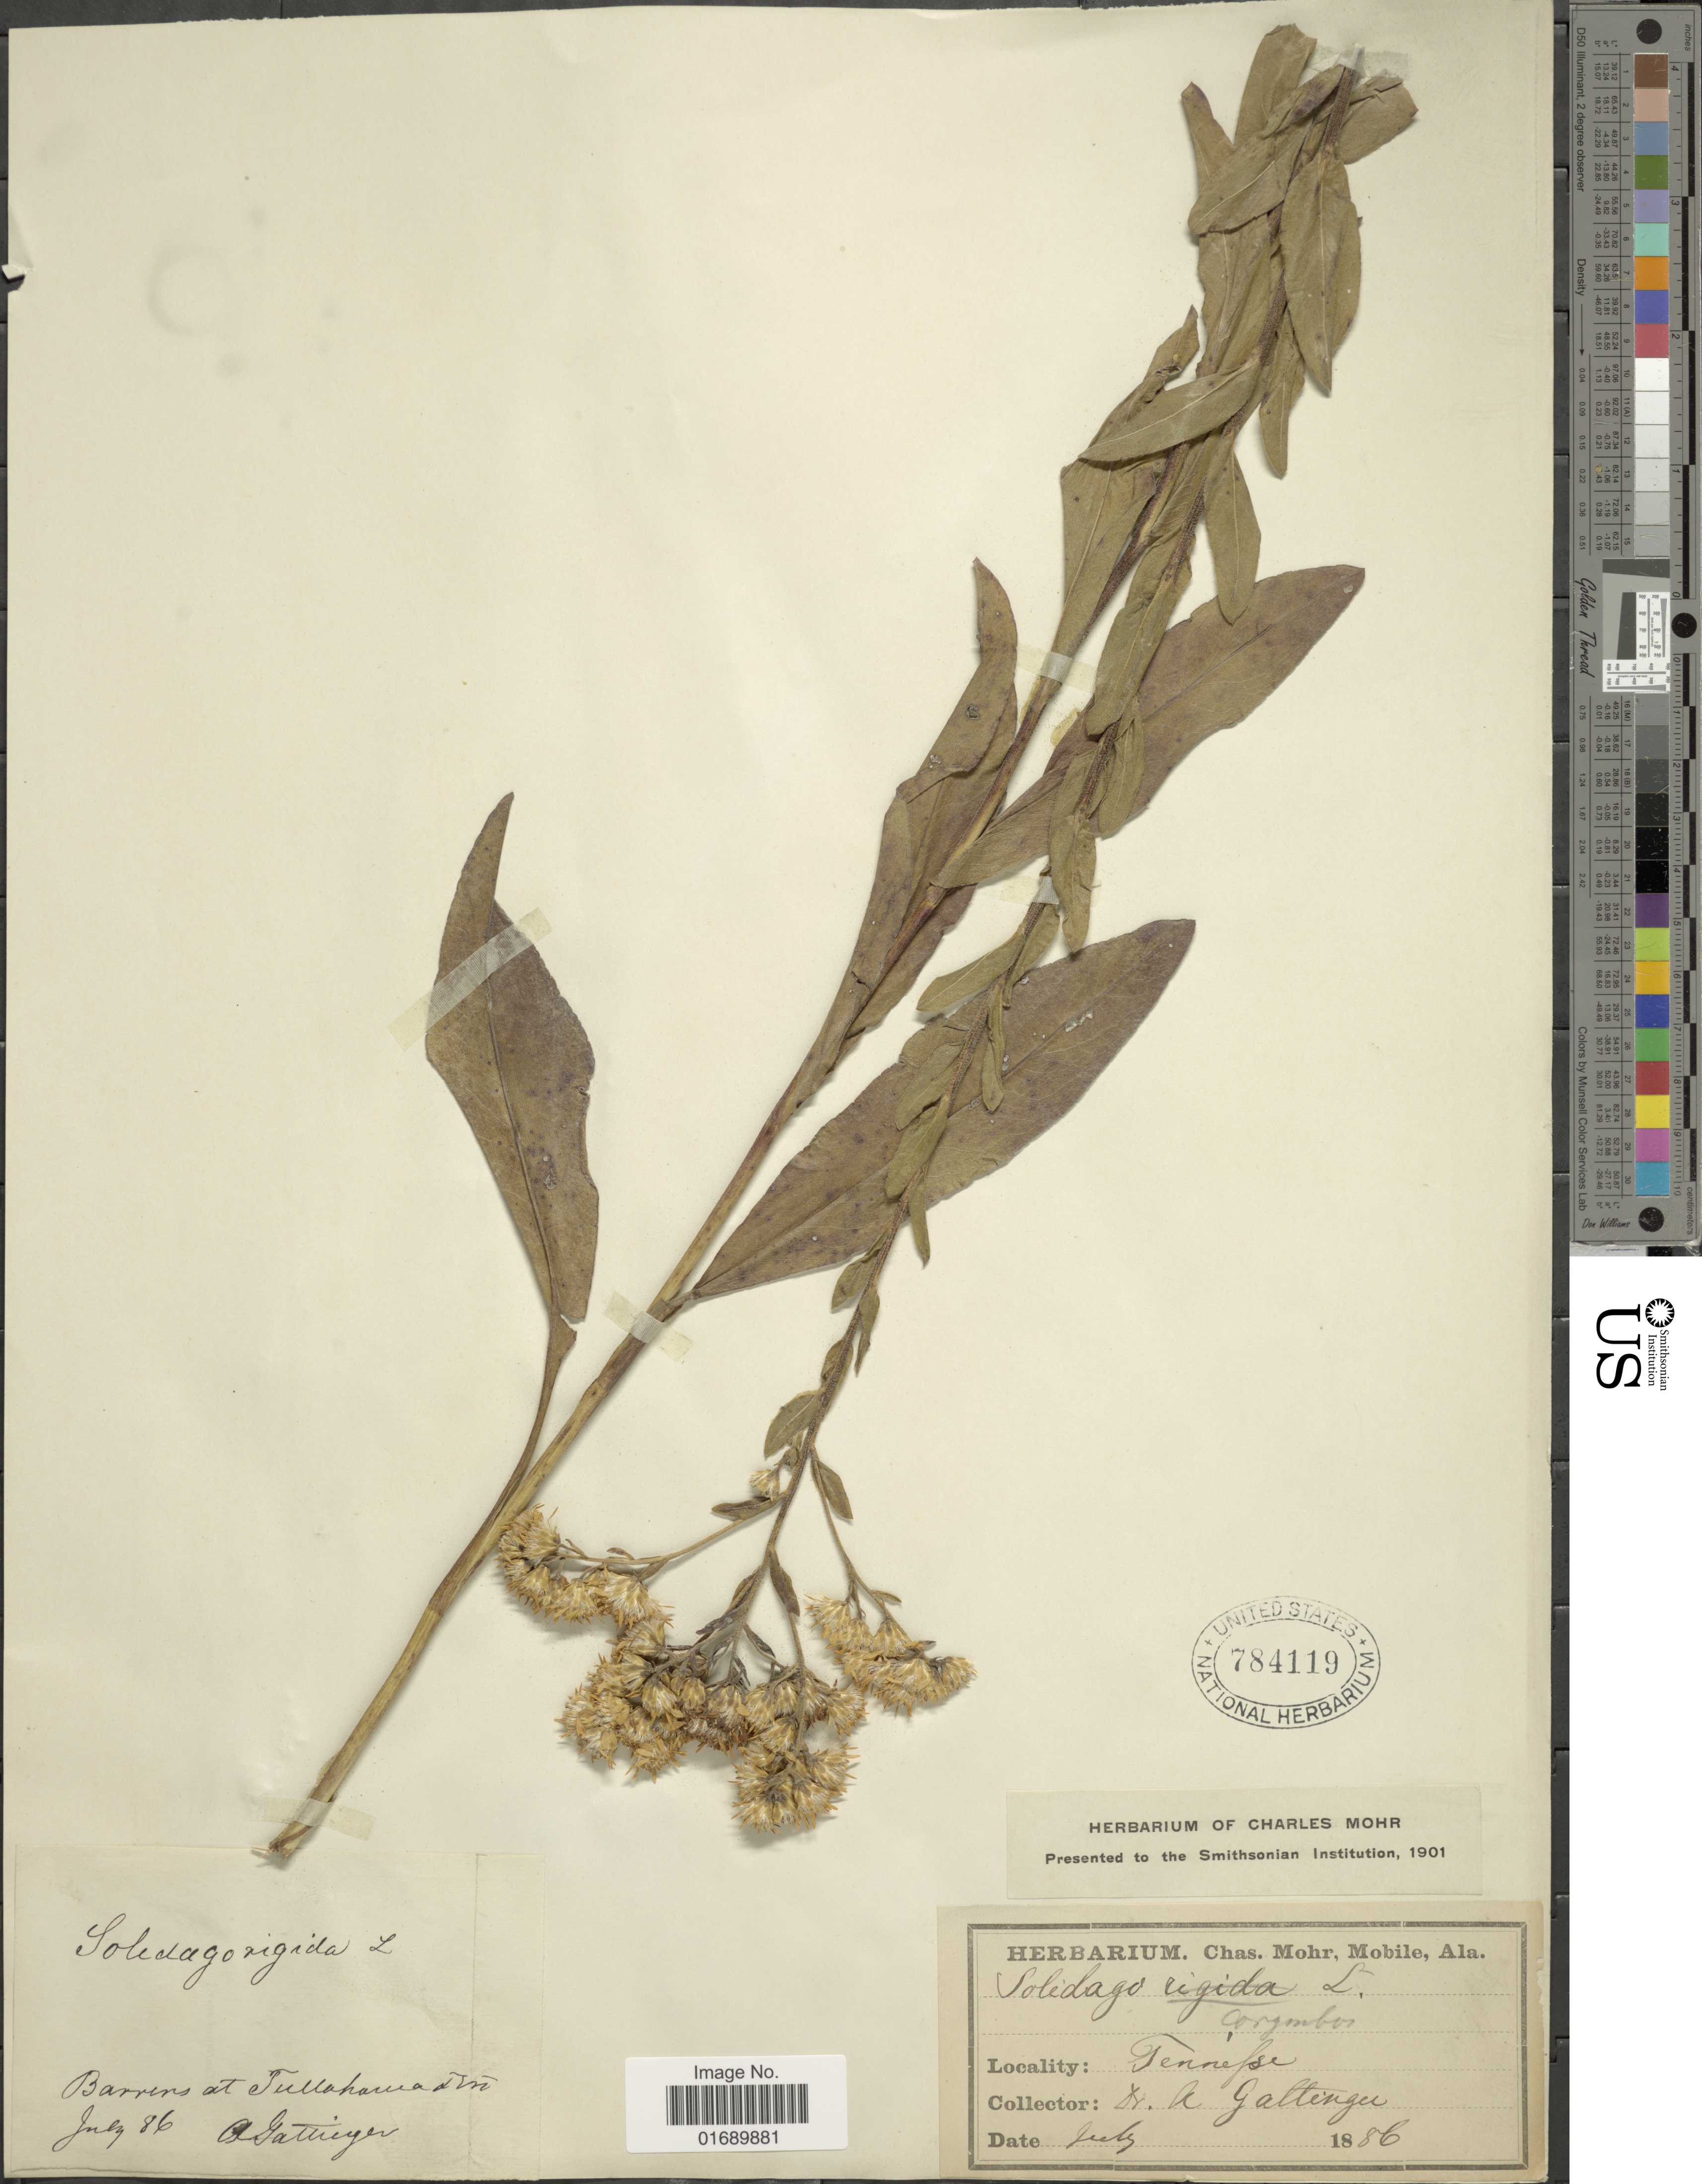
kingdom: Plantae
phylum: Tracheophyta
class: Magnoliopsida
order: Asterales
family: Asteraceae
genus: Solidago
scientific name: Solidago rigida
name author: L.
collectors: A. Gattinger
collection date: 1886-07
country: United States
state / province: Tennessee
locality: Barrens at Tullahoma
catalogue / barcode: US 784119